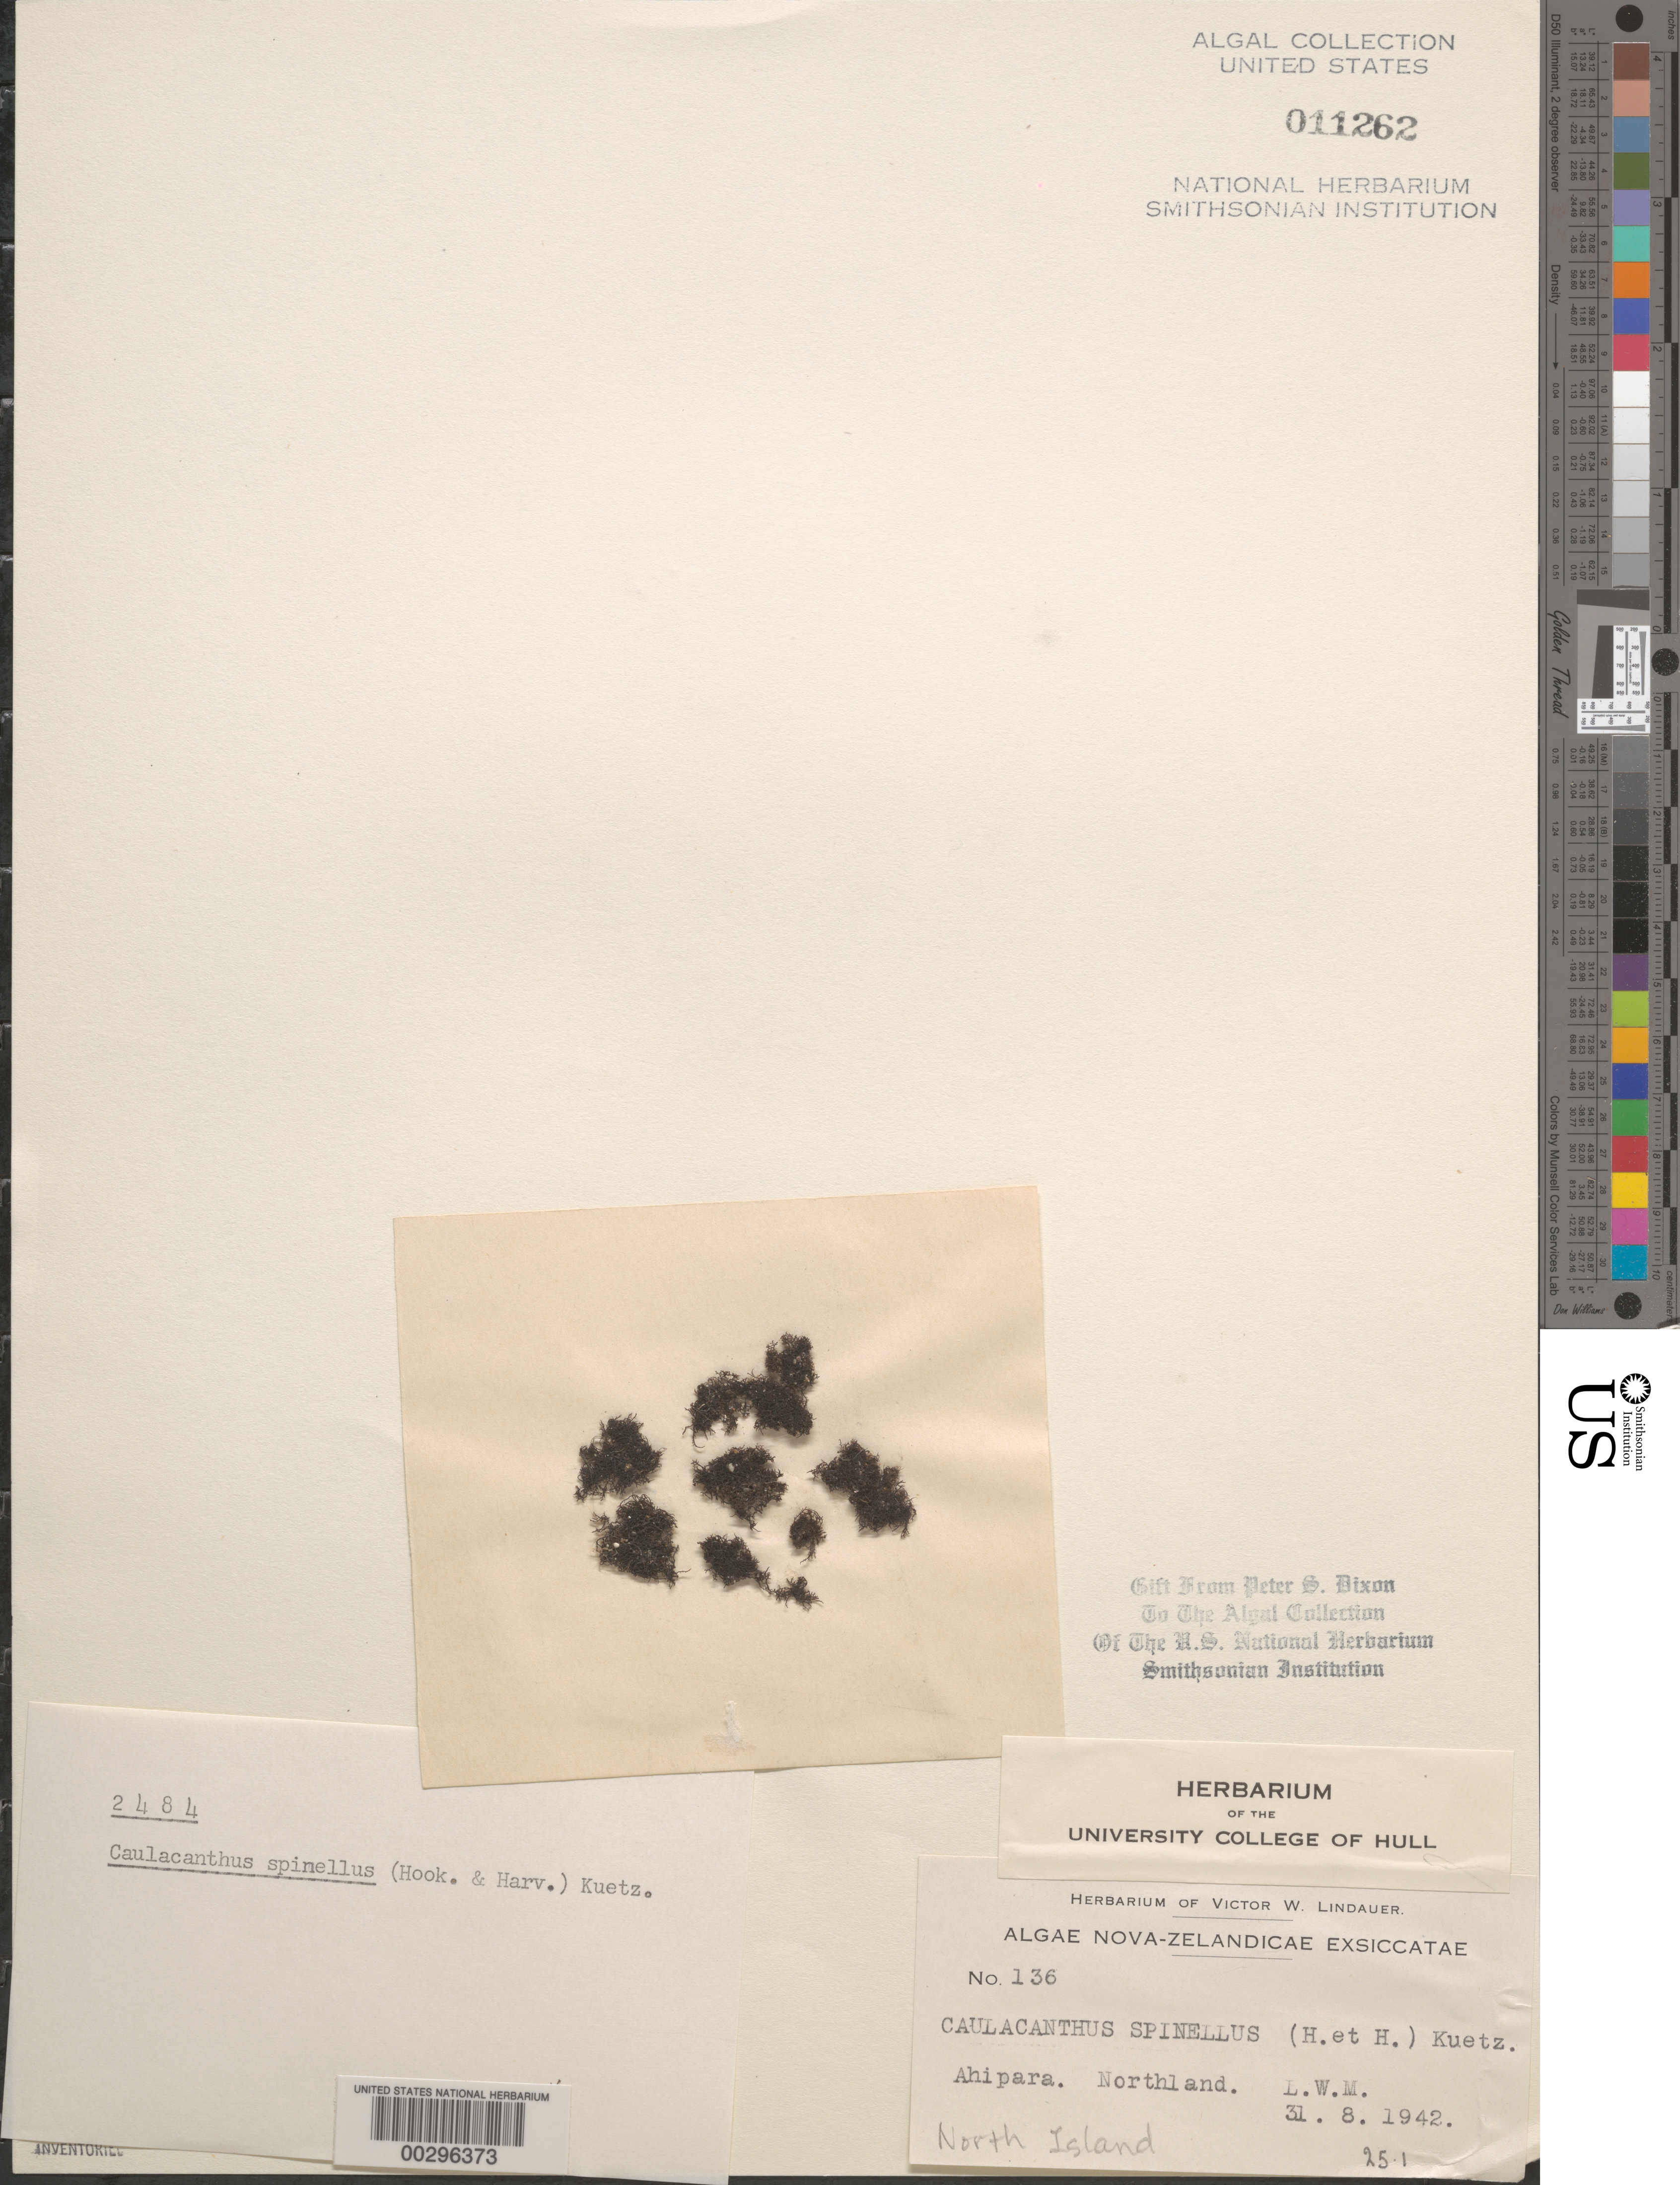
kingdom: Plantae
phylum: Rhodophyta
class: Florideophyceae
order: Gigartinales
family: Caulacanthaceae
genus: Caulacanthus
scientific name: Caulacanthus ustulatus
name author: (Mert. ex Turner) Kütz.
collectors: V. Lindauer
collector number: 136 & PSD 2484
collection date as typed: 31 Aug 1942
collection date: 1942-08-31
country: New Zealand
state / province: Northland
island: North Island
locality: Ahipara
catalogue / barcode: US 11262